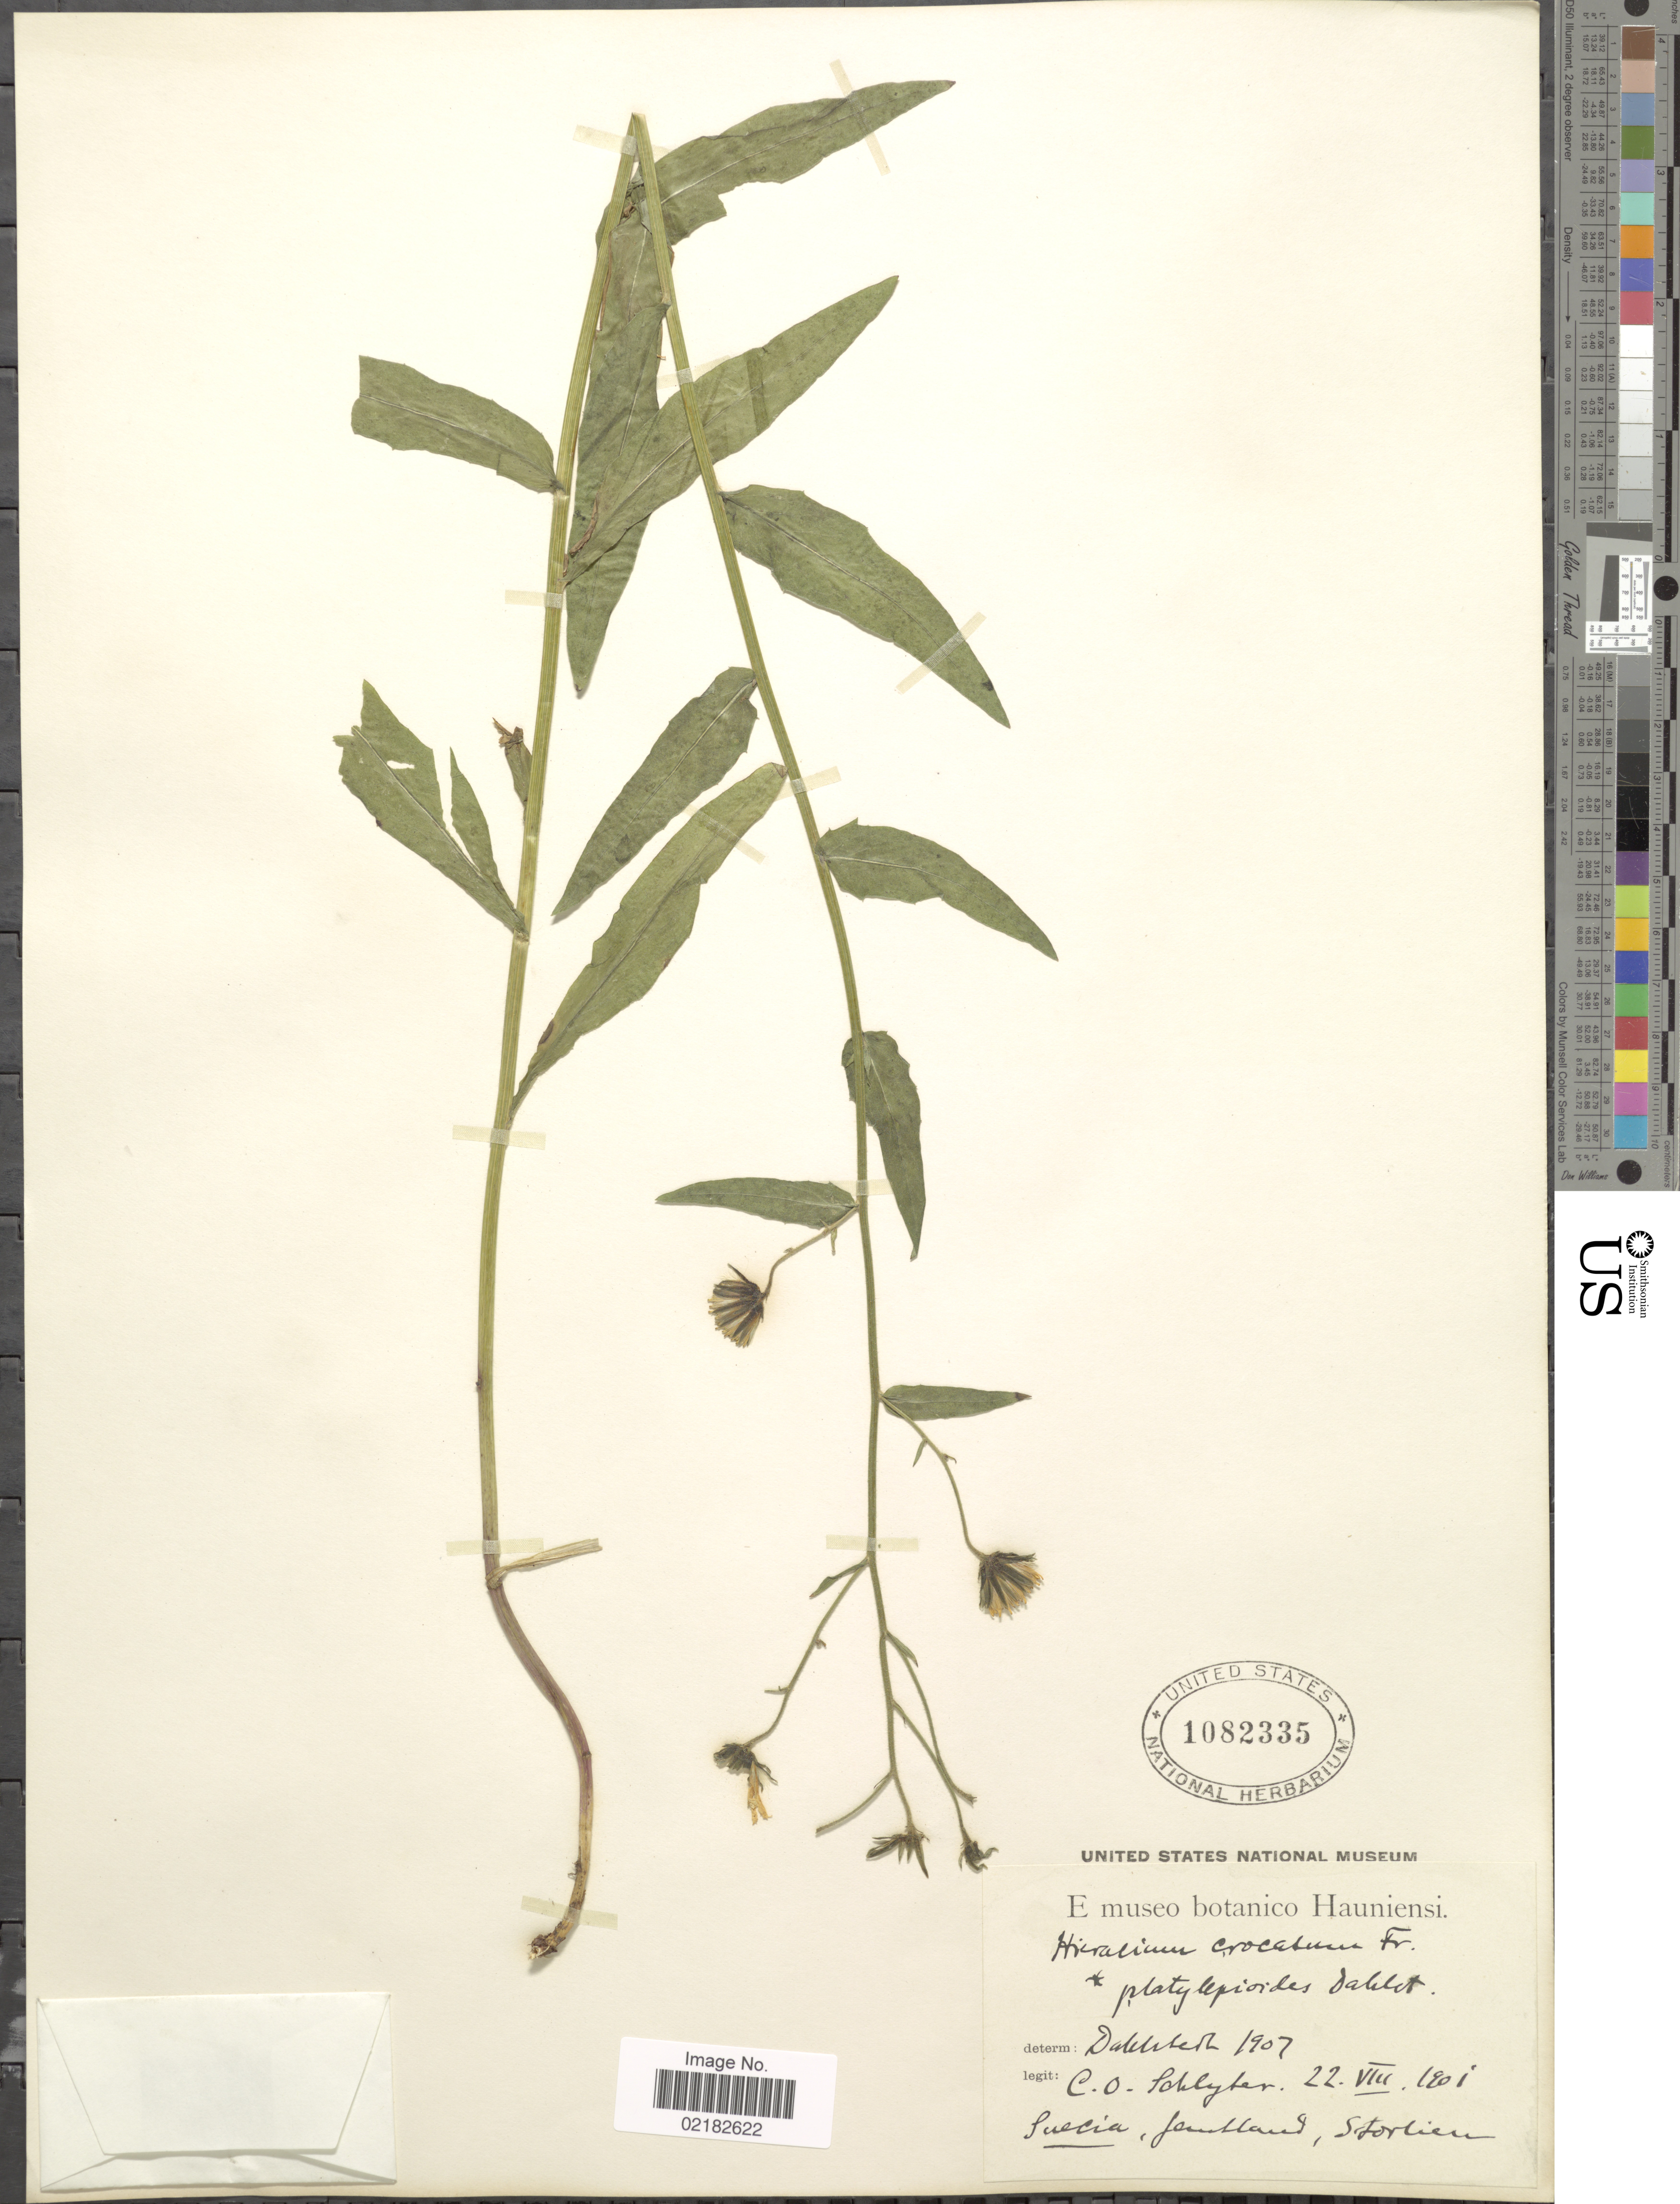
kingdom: Plantae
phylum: Tracheophyta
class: Magnoliopsida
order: Asterales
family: Asteraceae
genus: Hieracium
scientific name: Hieracium crocatum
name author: Fr.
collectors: C. Schlyter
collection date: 1901-08-22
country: Sweden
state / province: Jämtland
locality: Suecia, Jamtland, Storlien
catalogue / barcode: US 1082335